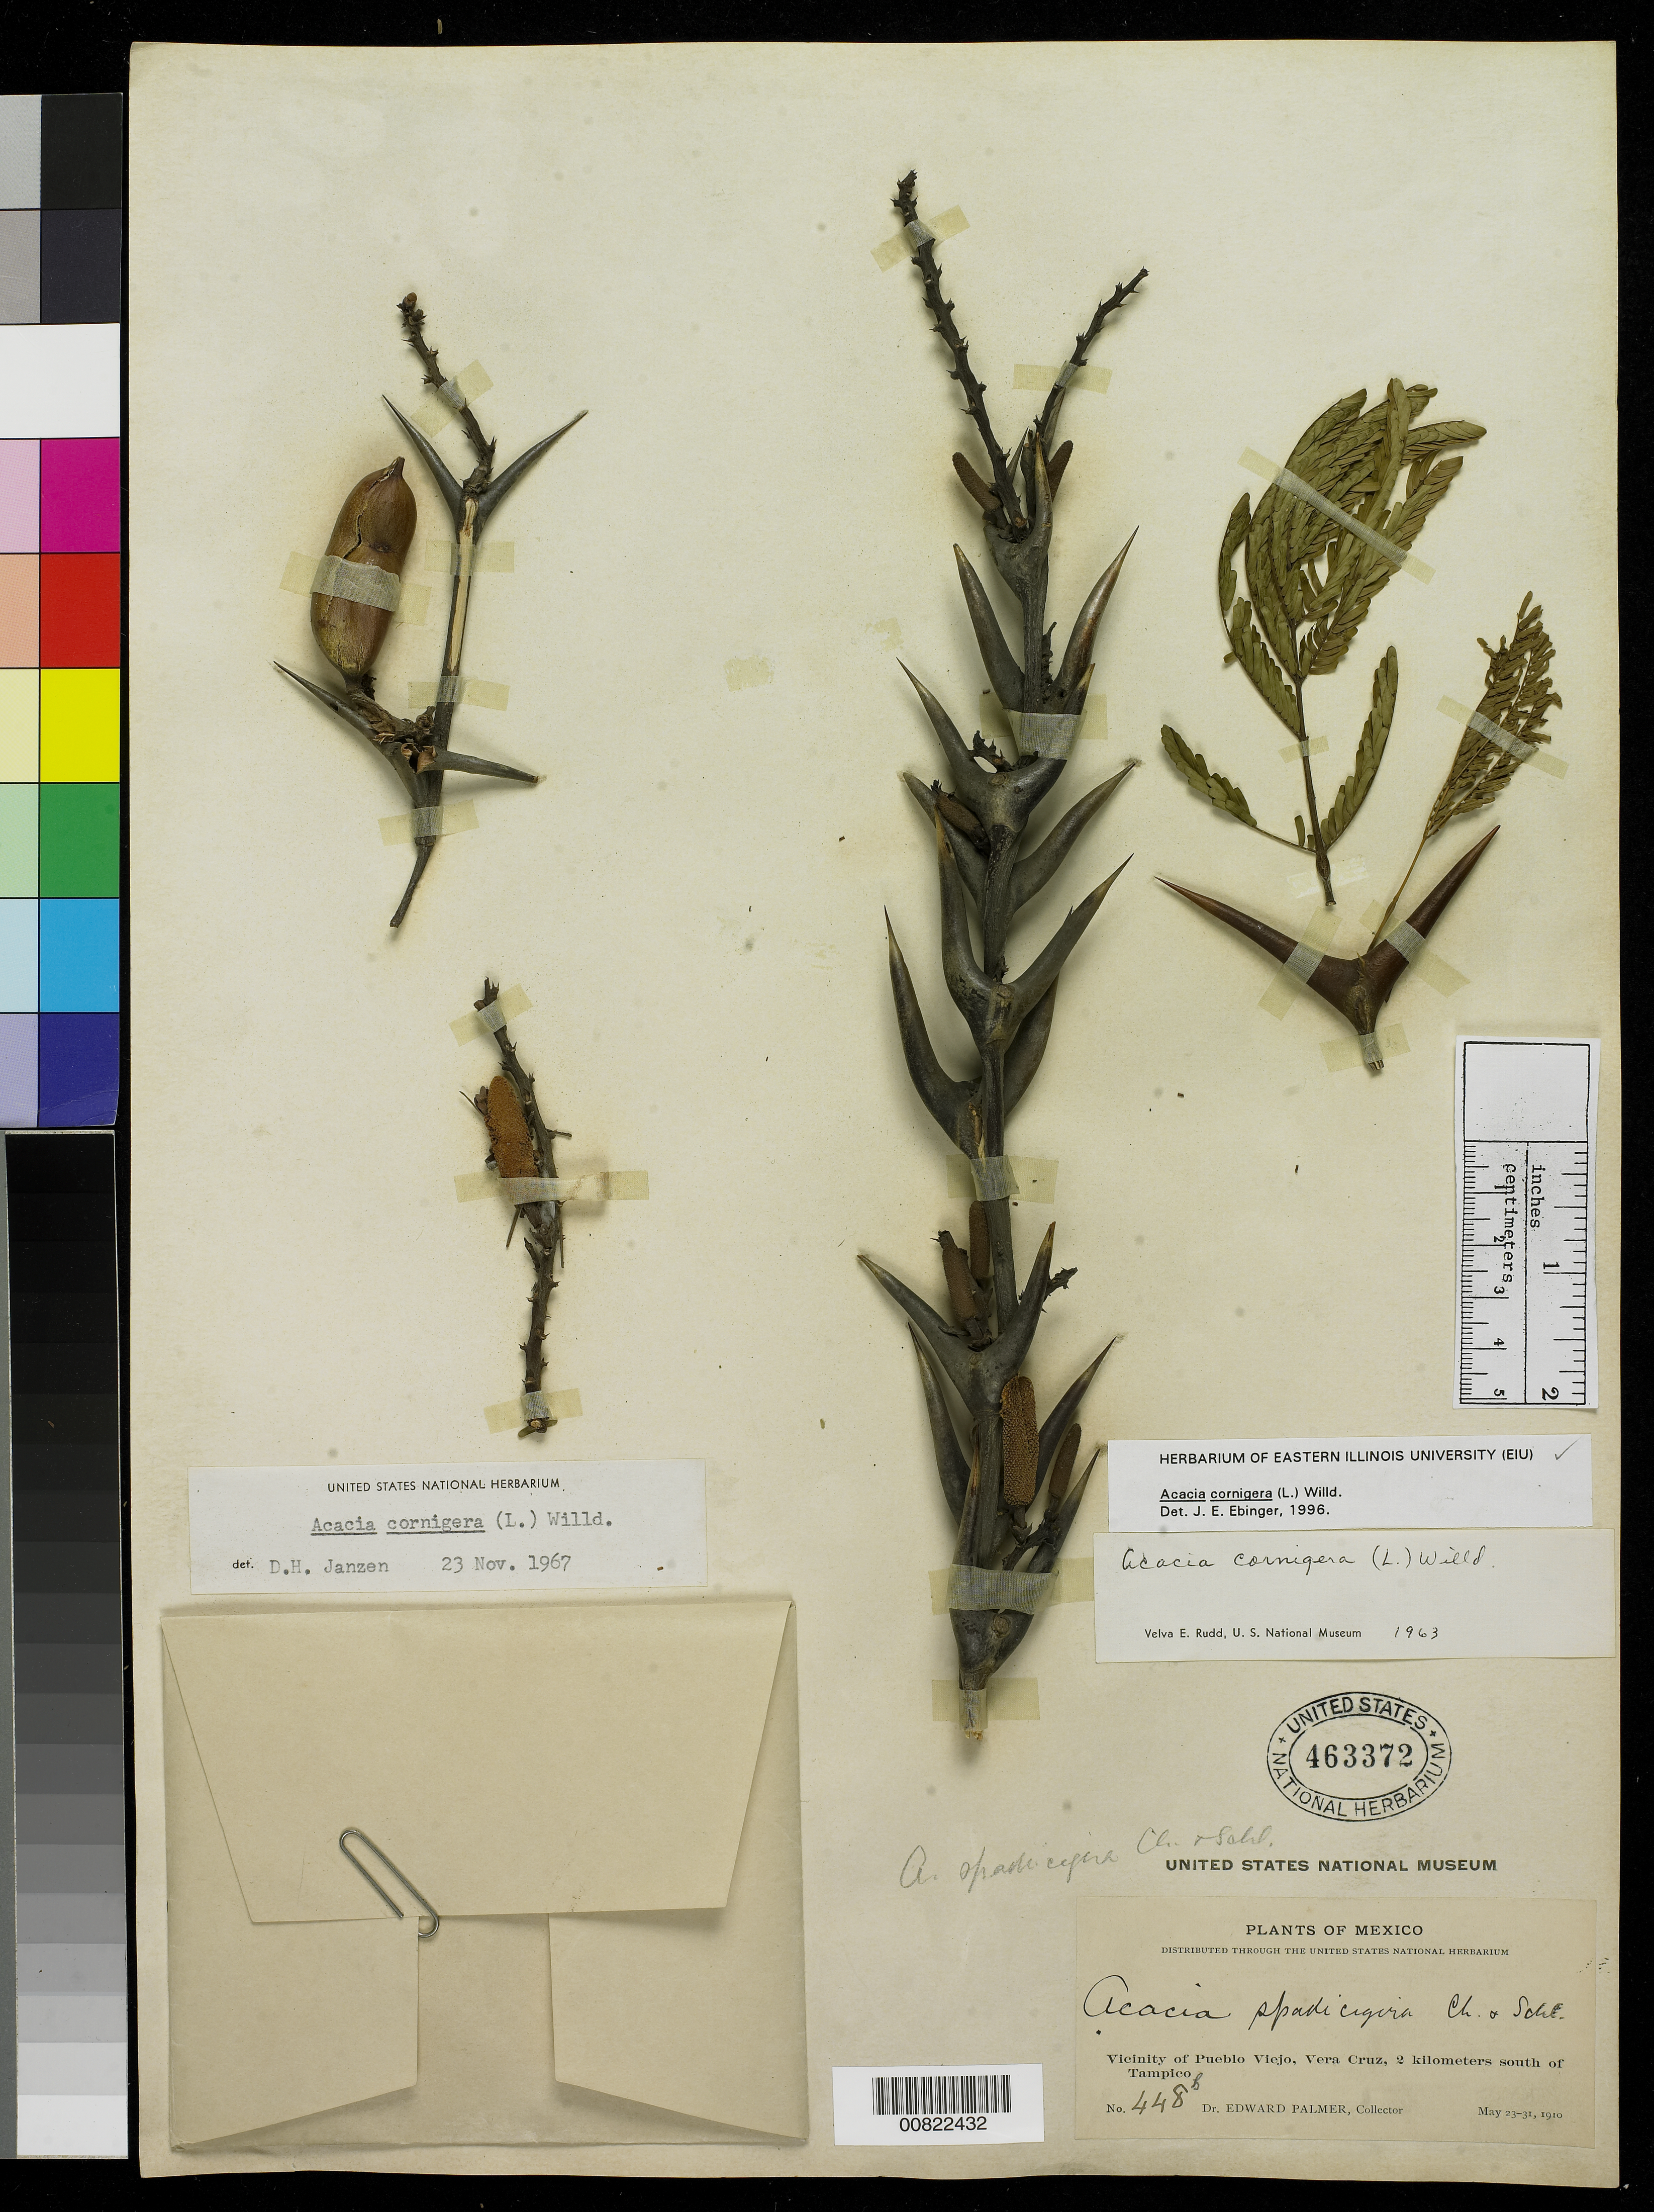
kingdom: Plantae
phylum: Tracheophyta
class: Magnoliopsida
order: Fabales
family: Fabaceae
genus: Vachellia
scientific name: Vachellia cornigera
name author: (L.) Seigler & Ebinger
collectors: E. Palmer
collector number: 448B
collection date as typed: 23 May 1910 to 31 May 1910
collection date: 1910-05-23/1910-05-31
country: Mexico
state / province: Veracruz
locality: Vicinity of Pueblo Viejo, Veracruz, 2 kilometers south of Tampico.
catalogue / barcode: US 463372